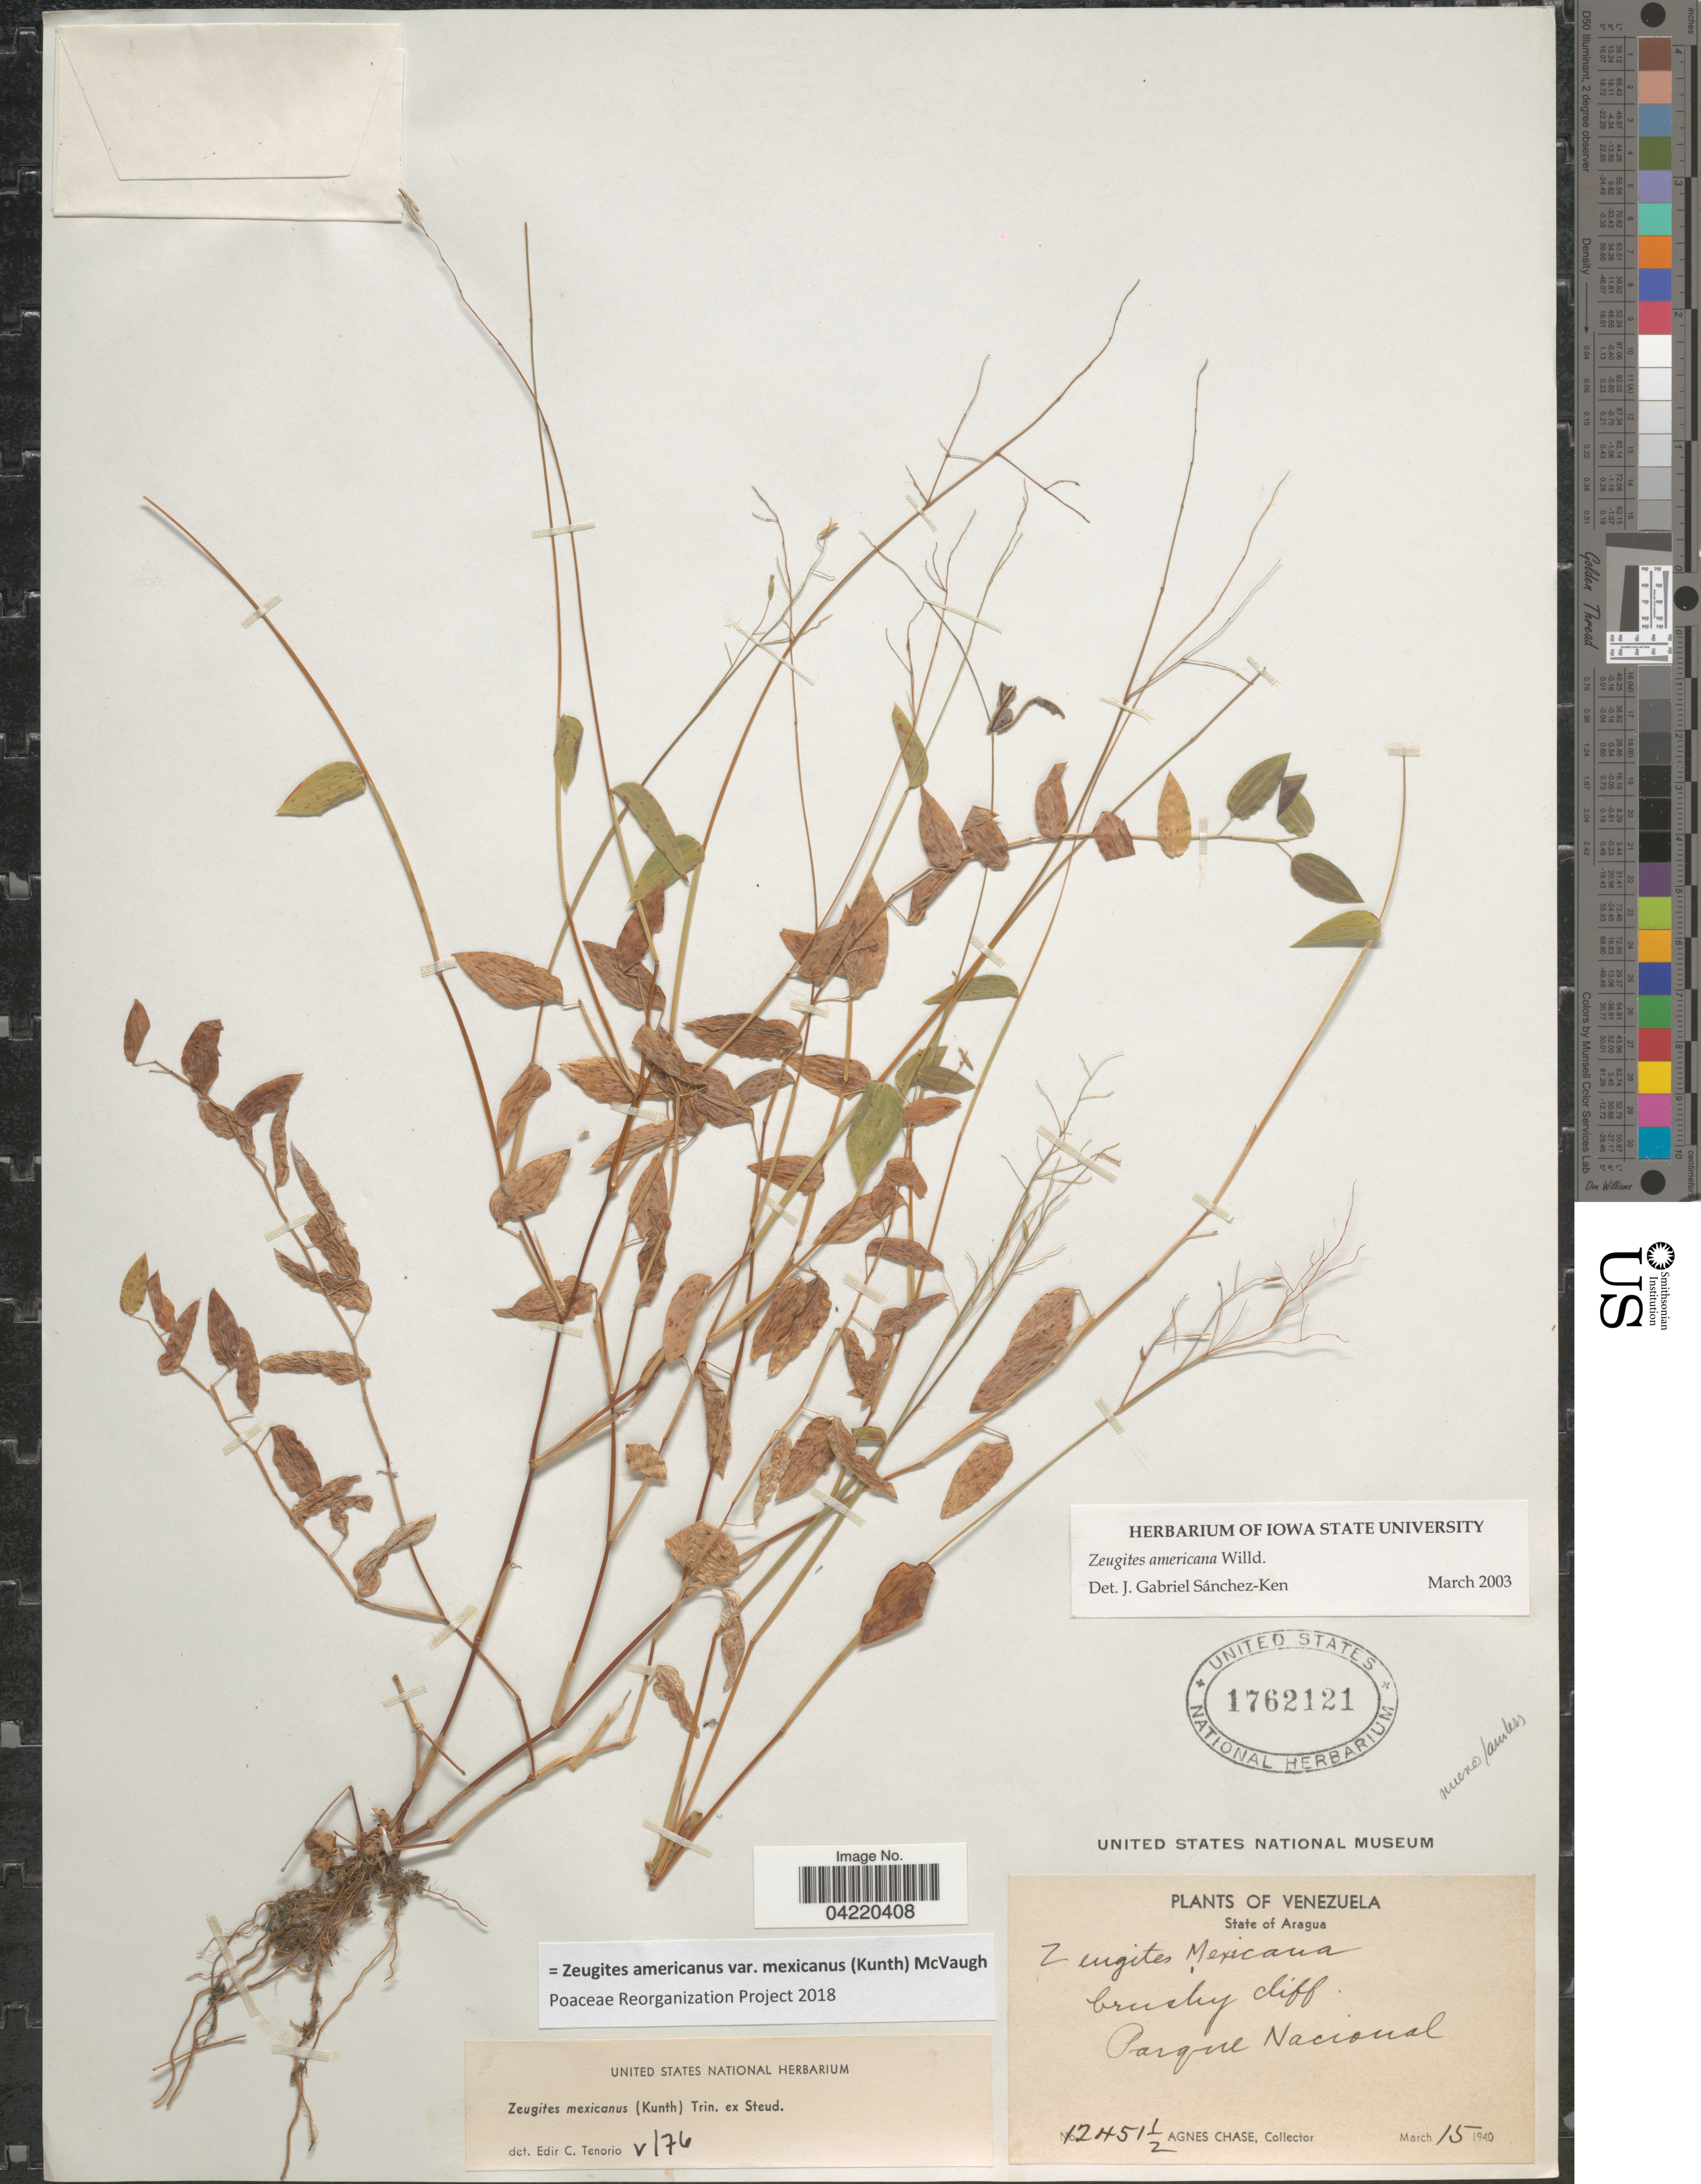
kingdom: Plantae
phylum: Tracheophyta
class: Liliopsida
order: Poales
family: Poaceae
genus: Zeugites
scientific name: Zeugites americanus var. mexicanus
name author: (Kunth) McVaugh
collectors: A. Chase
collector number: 1245½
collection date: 1940-03-15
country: Venezuela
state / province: Aragua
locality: Parque Nacional.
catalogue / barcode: US 1762121